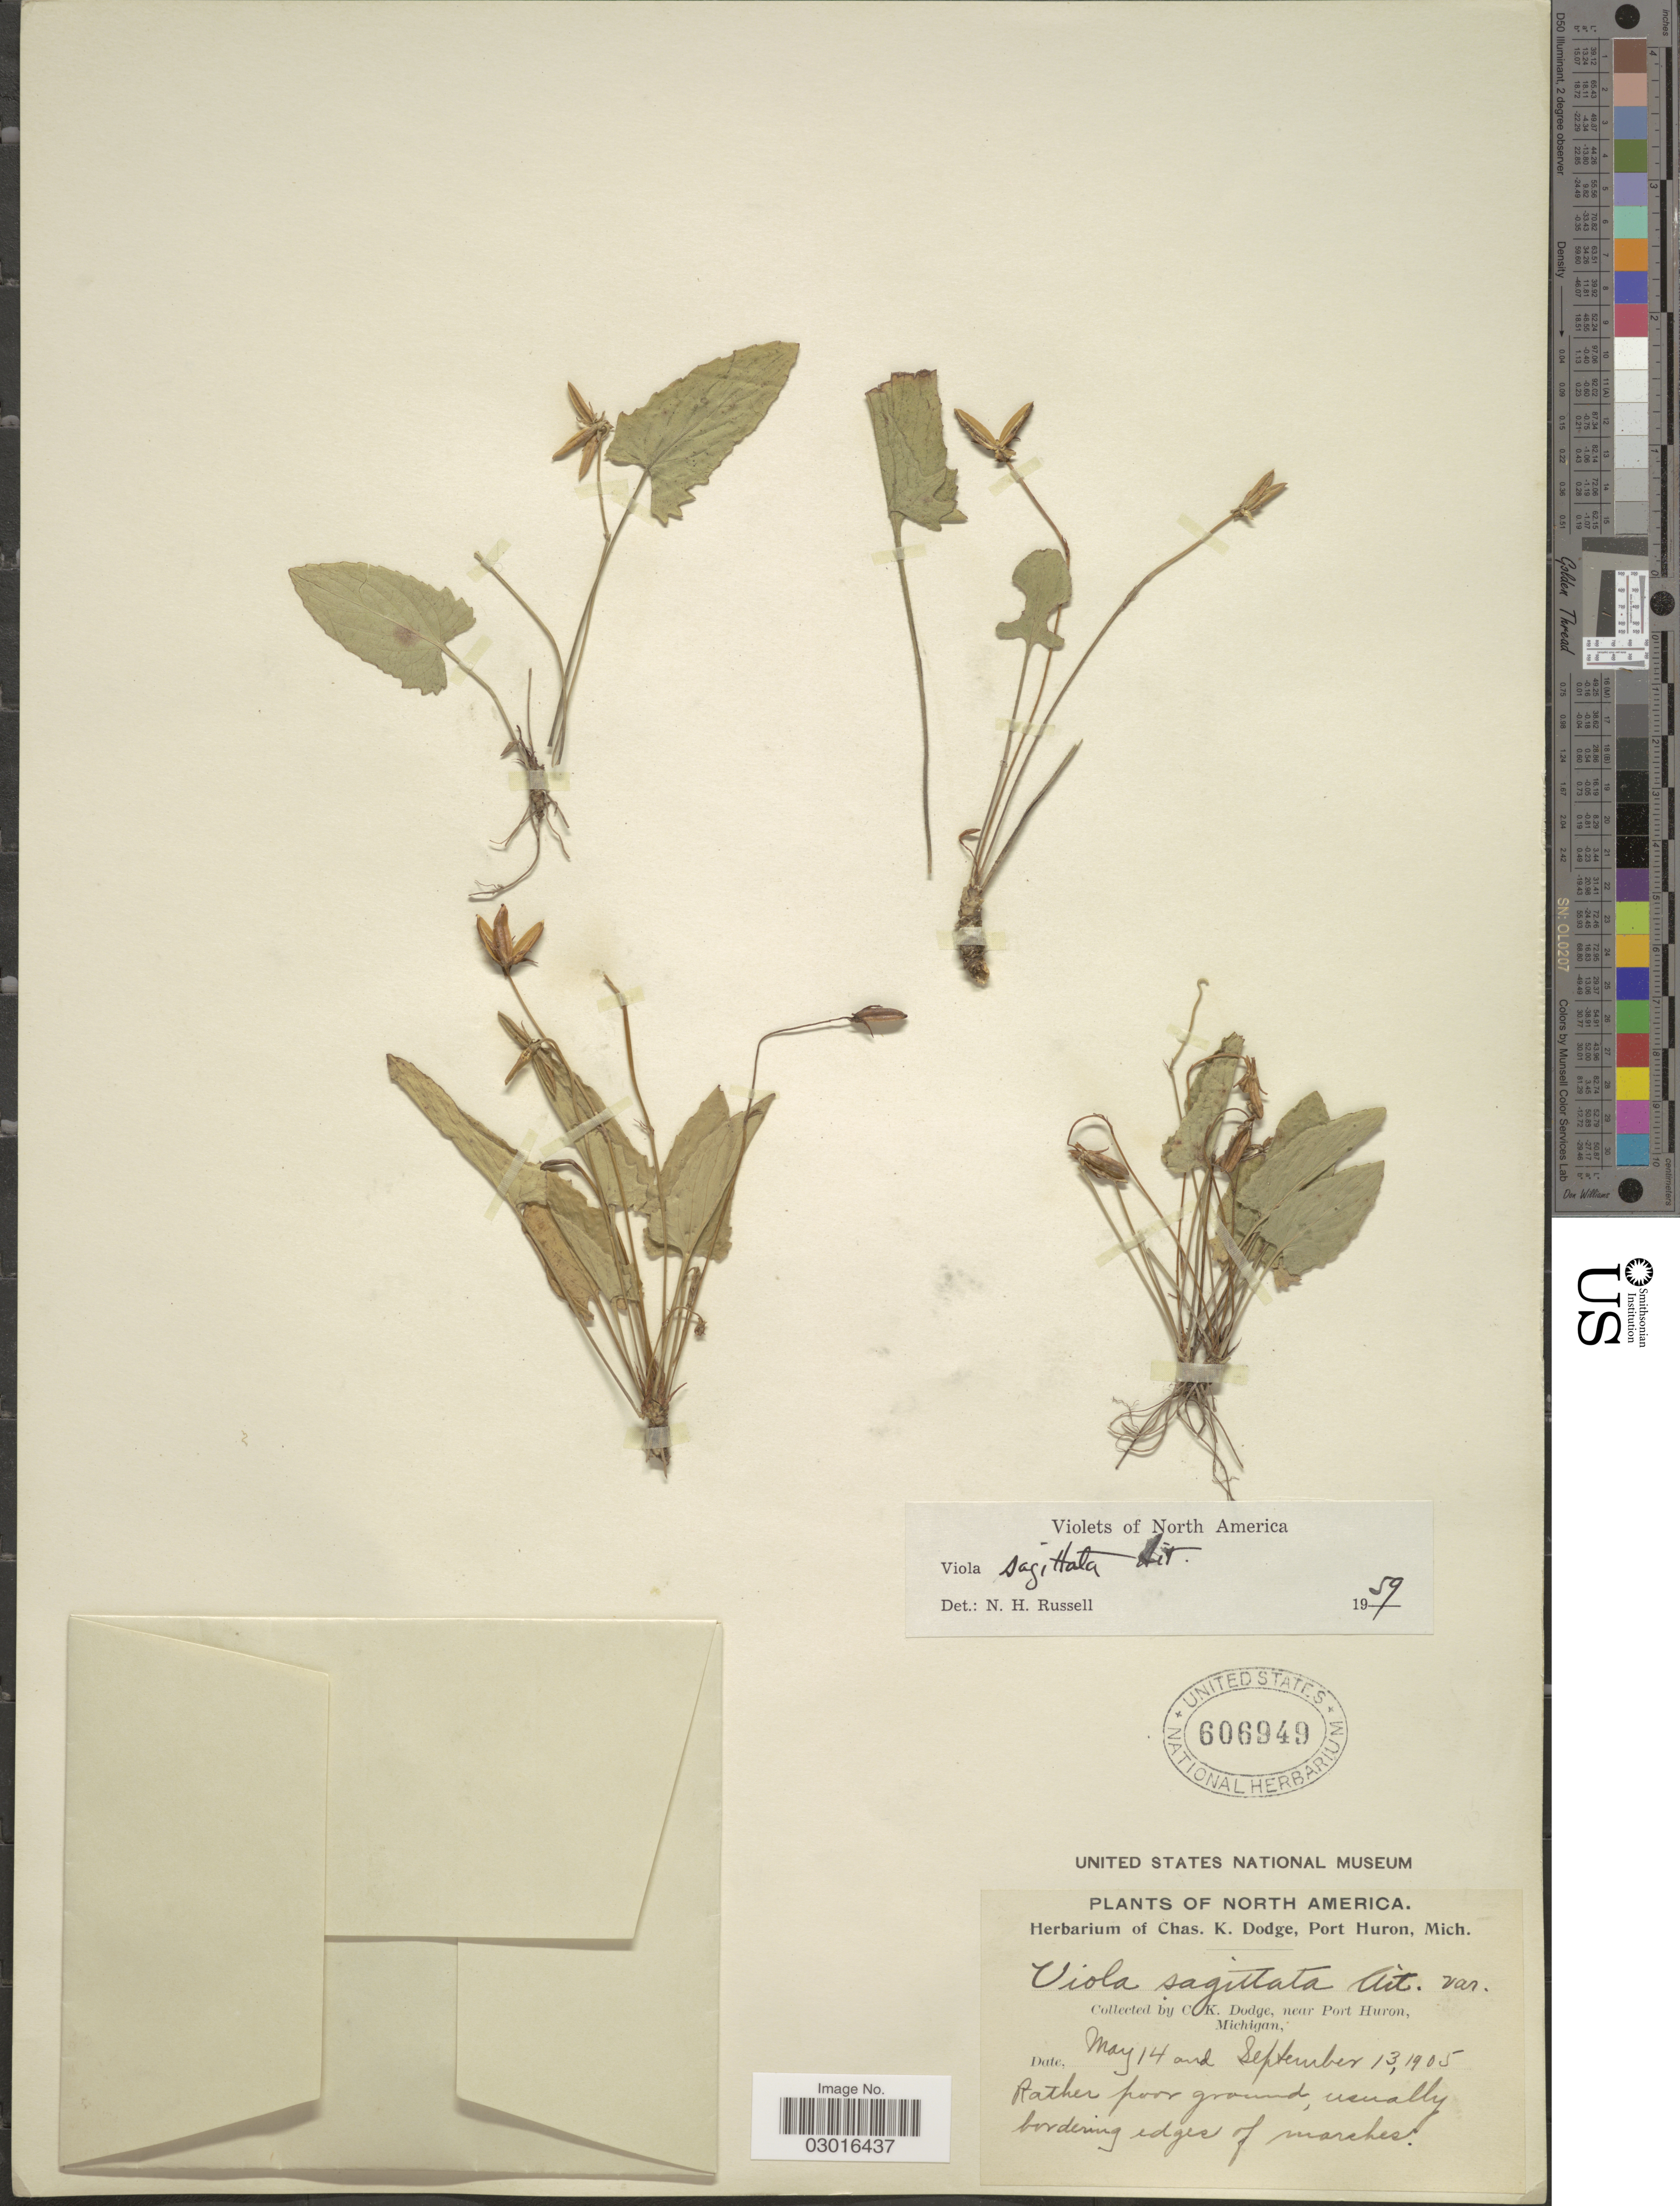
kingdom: Plantae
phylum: Tracheophyta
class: Magnoliopsida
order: Malpighiales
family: Violaceae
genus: Viola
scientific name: Viola sagittata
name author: Aiton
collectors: C. Dodge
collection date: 1905-05-14/1905-09-13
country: United States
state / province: Michigan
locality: Near Port Huron.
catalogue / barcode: US 606949